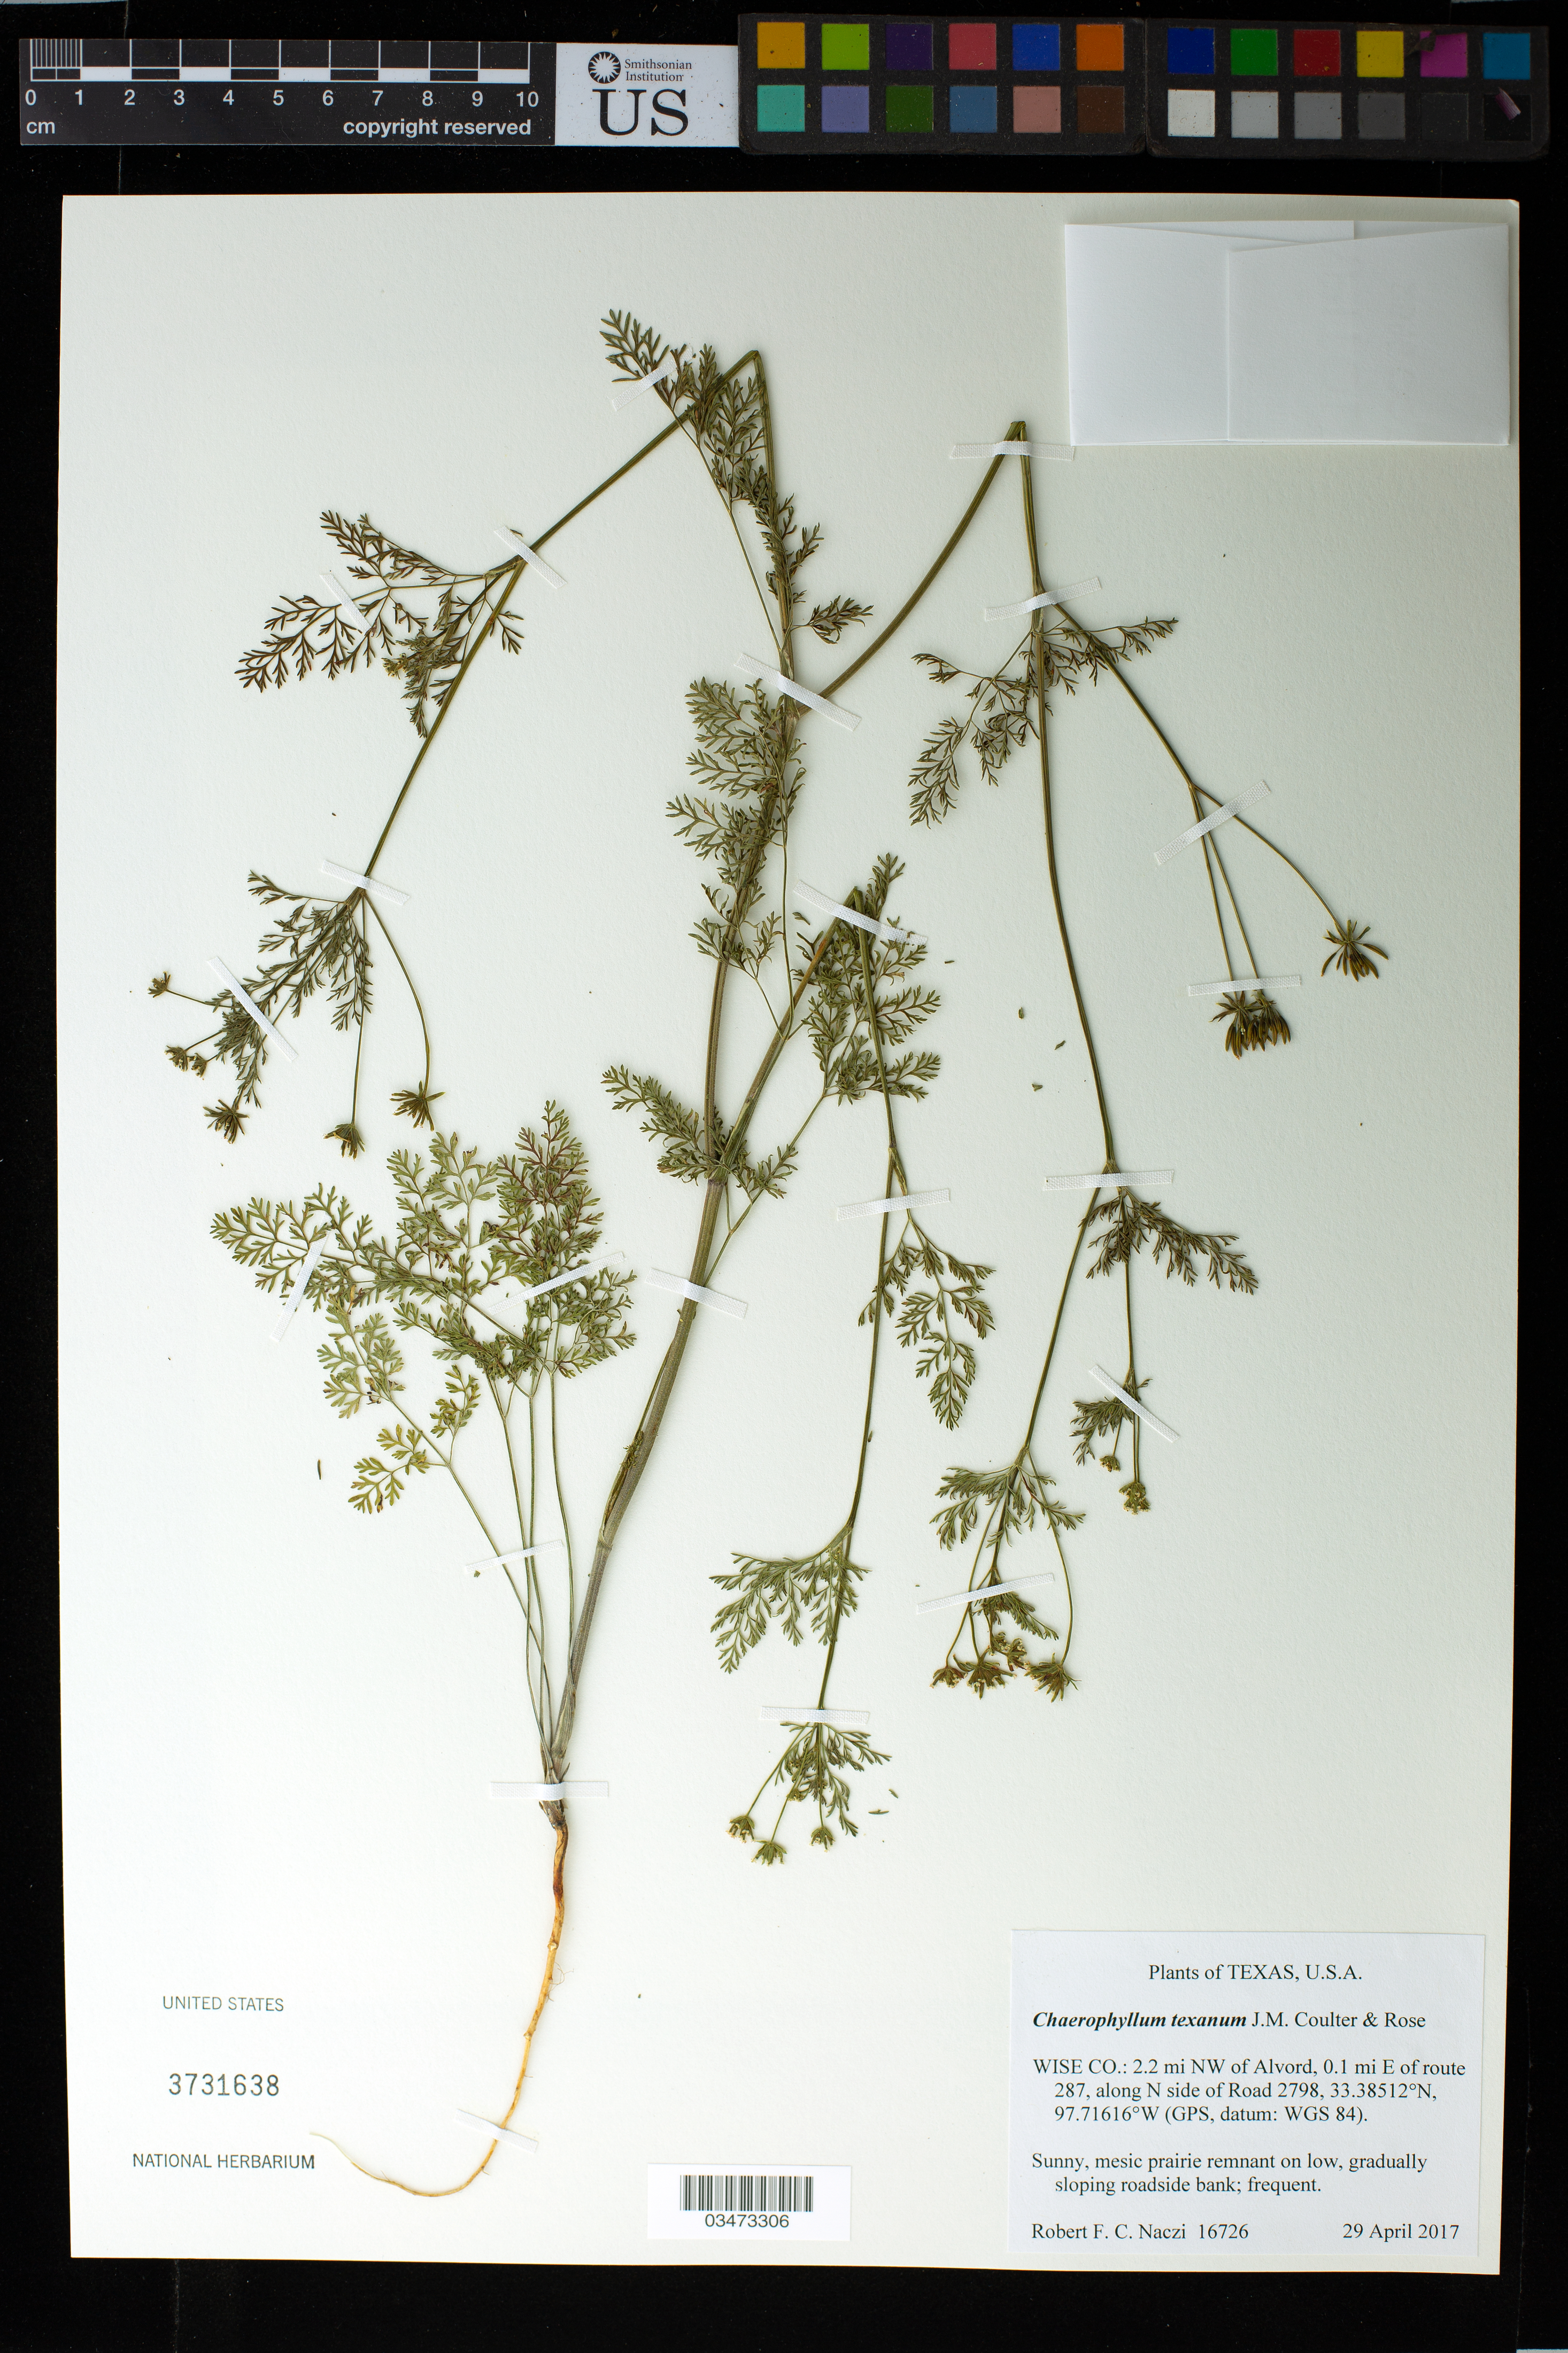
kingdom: Plantae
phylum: Tracheophyta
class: Magnoliopsida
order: Apiales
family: Apiaceae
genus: Chaerophyllum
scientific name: Chaerophyllum texanum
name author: J.M. Coult. & Rose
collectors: R. F. C. Naczi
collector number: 16726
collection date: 2017-04-29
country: United States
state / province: Texas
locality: WISE CO.: 2.2 mi NW of Alvord, 0.1 mi E of route 287, along N side of Road 2798. (GPS, datum: WGS 84)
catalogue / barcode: US 3731638